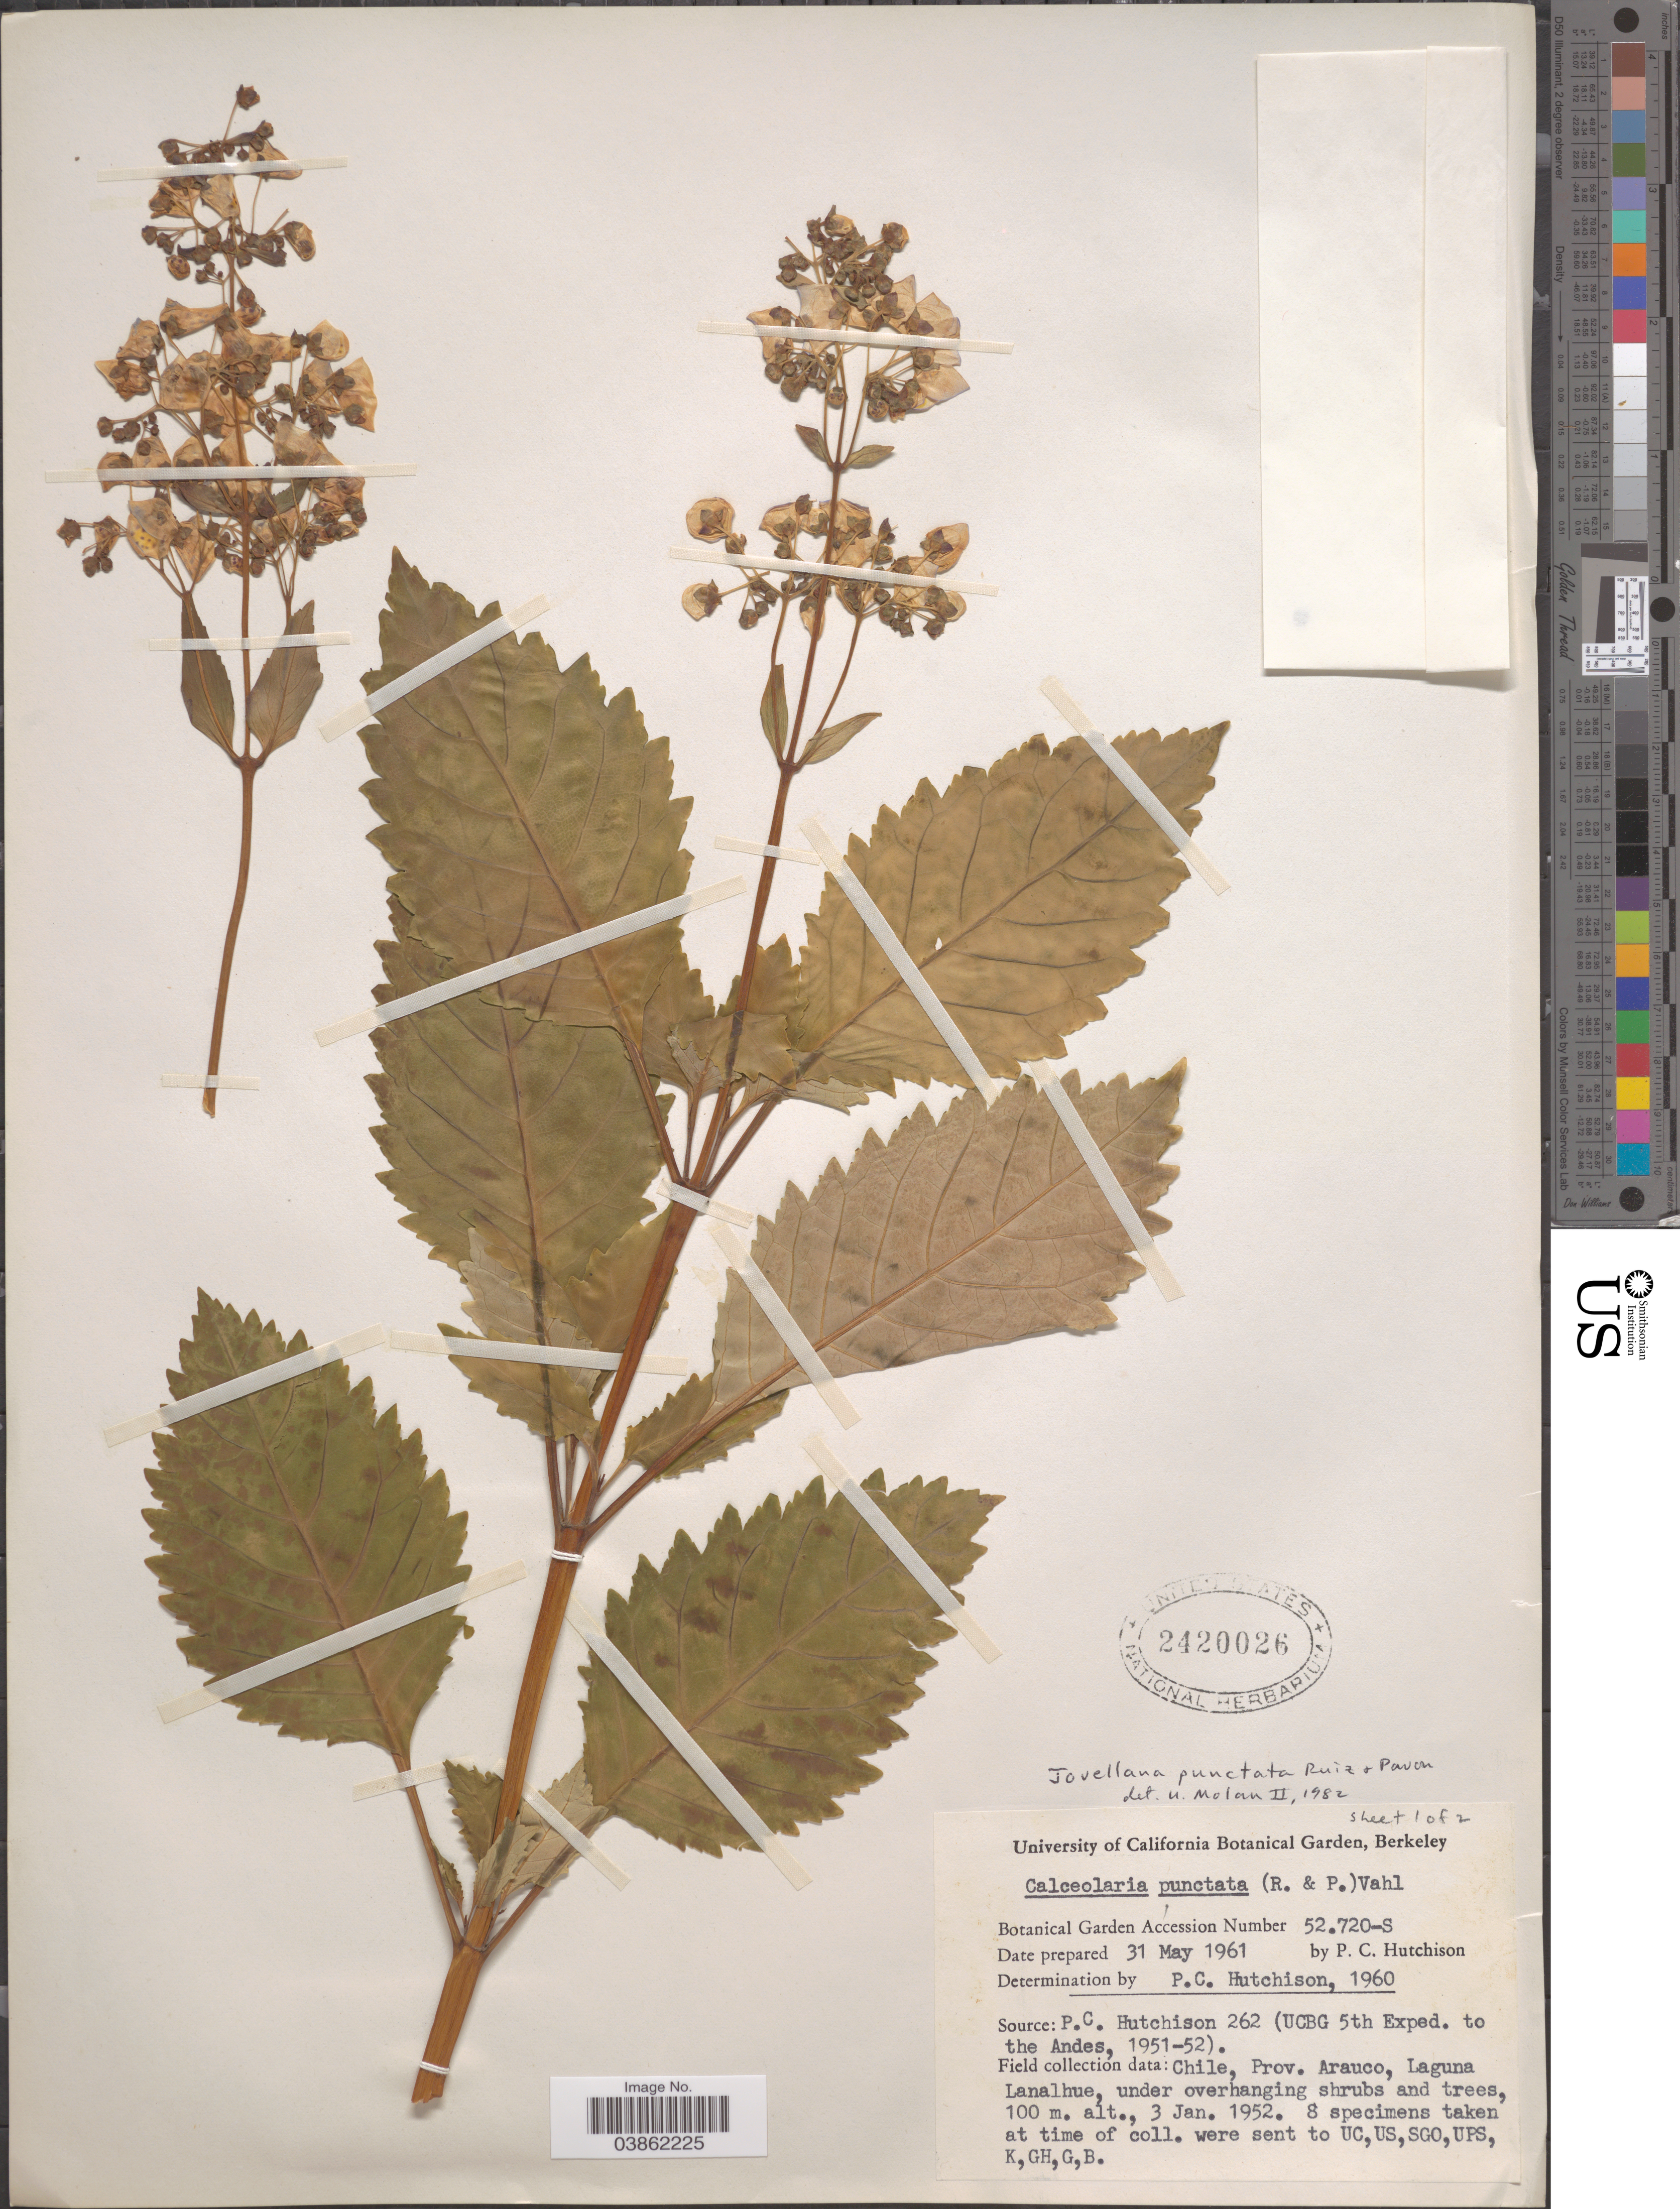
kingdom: Plantae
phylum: Tracheophyta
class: Magnoliopsida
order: Lamiales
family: Calceolariaceae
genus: Jovellana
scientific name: Jovellana punctata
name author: Ruiz & Pav.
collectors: P. C. Hutchison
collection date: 1961-05-31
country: United States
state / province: California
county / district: Alameda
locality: University of California Botanical Garden, Berkeley.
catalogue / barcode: US 2420026